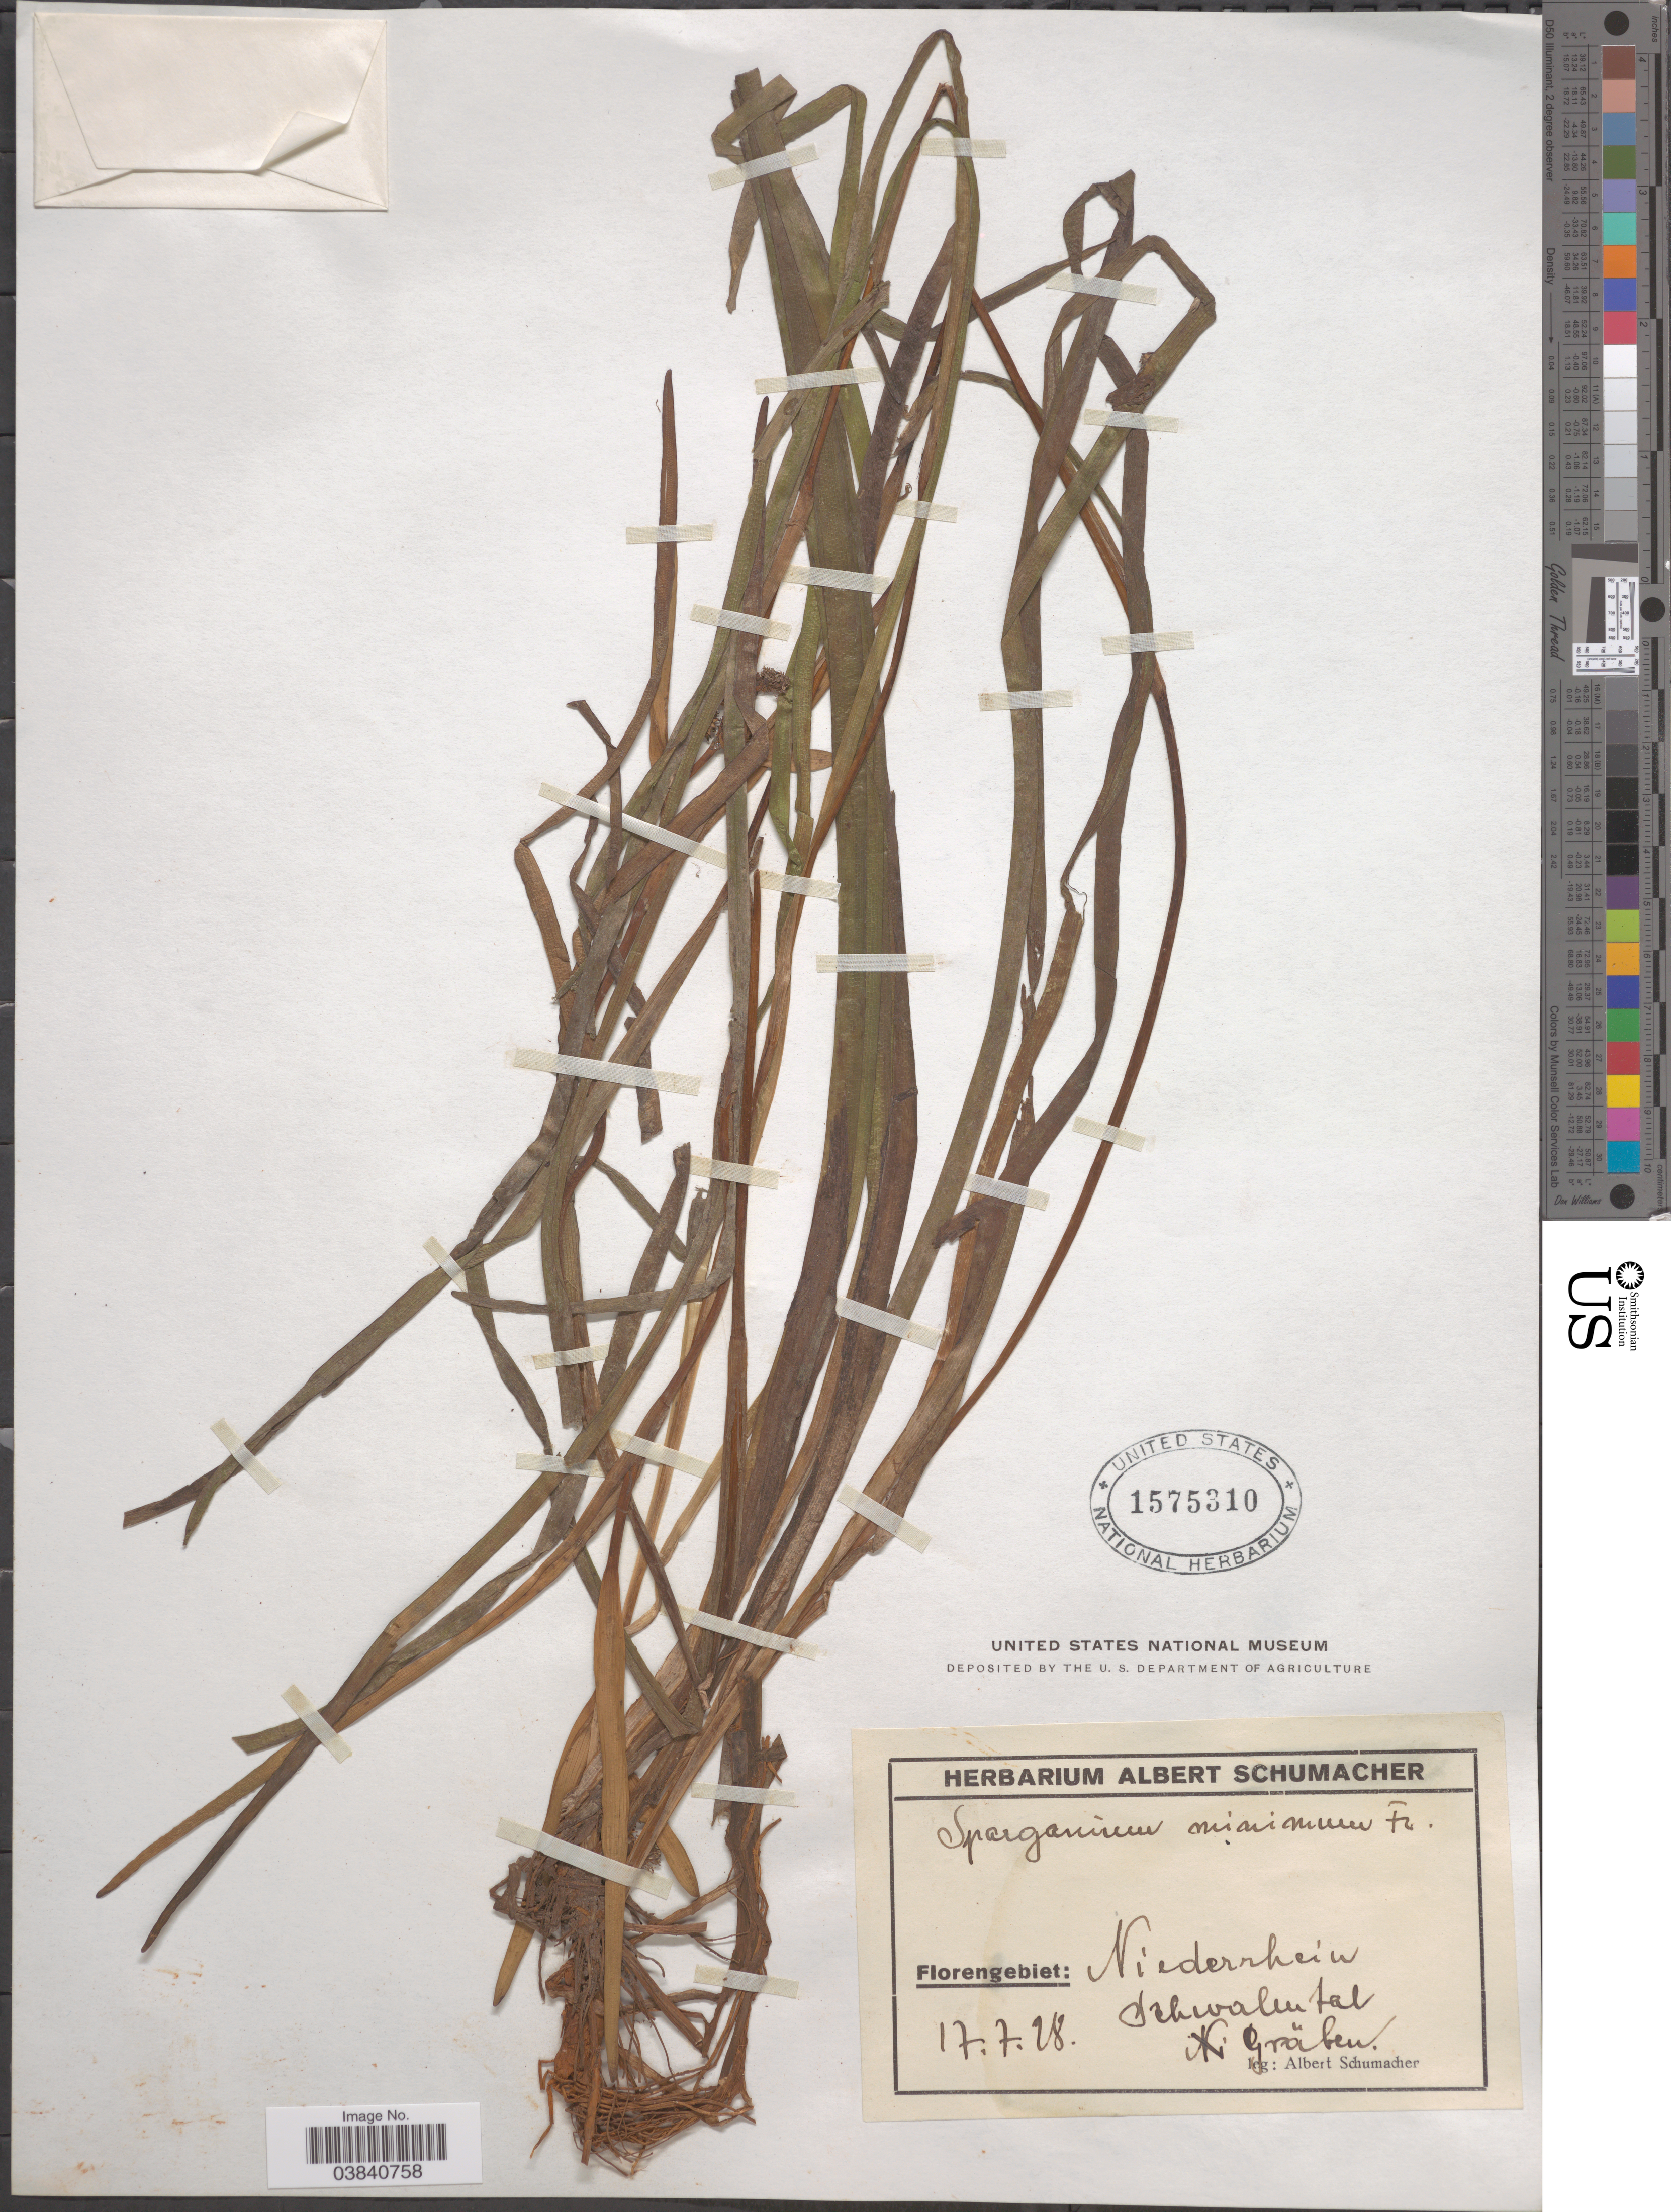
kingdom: Plantae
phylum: Tracheophyta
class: Liliopsida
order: Poales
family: Typhaceae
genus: Sparganium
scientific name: Sparganium minimum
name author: Wallr.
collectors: A. Schumacher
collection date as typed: Transcribed d/m/y: 17/7/28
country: Germany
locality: Niederrhein. Schawalmtal. Gräben.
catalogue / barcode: US 1575310